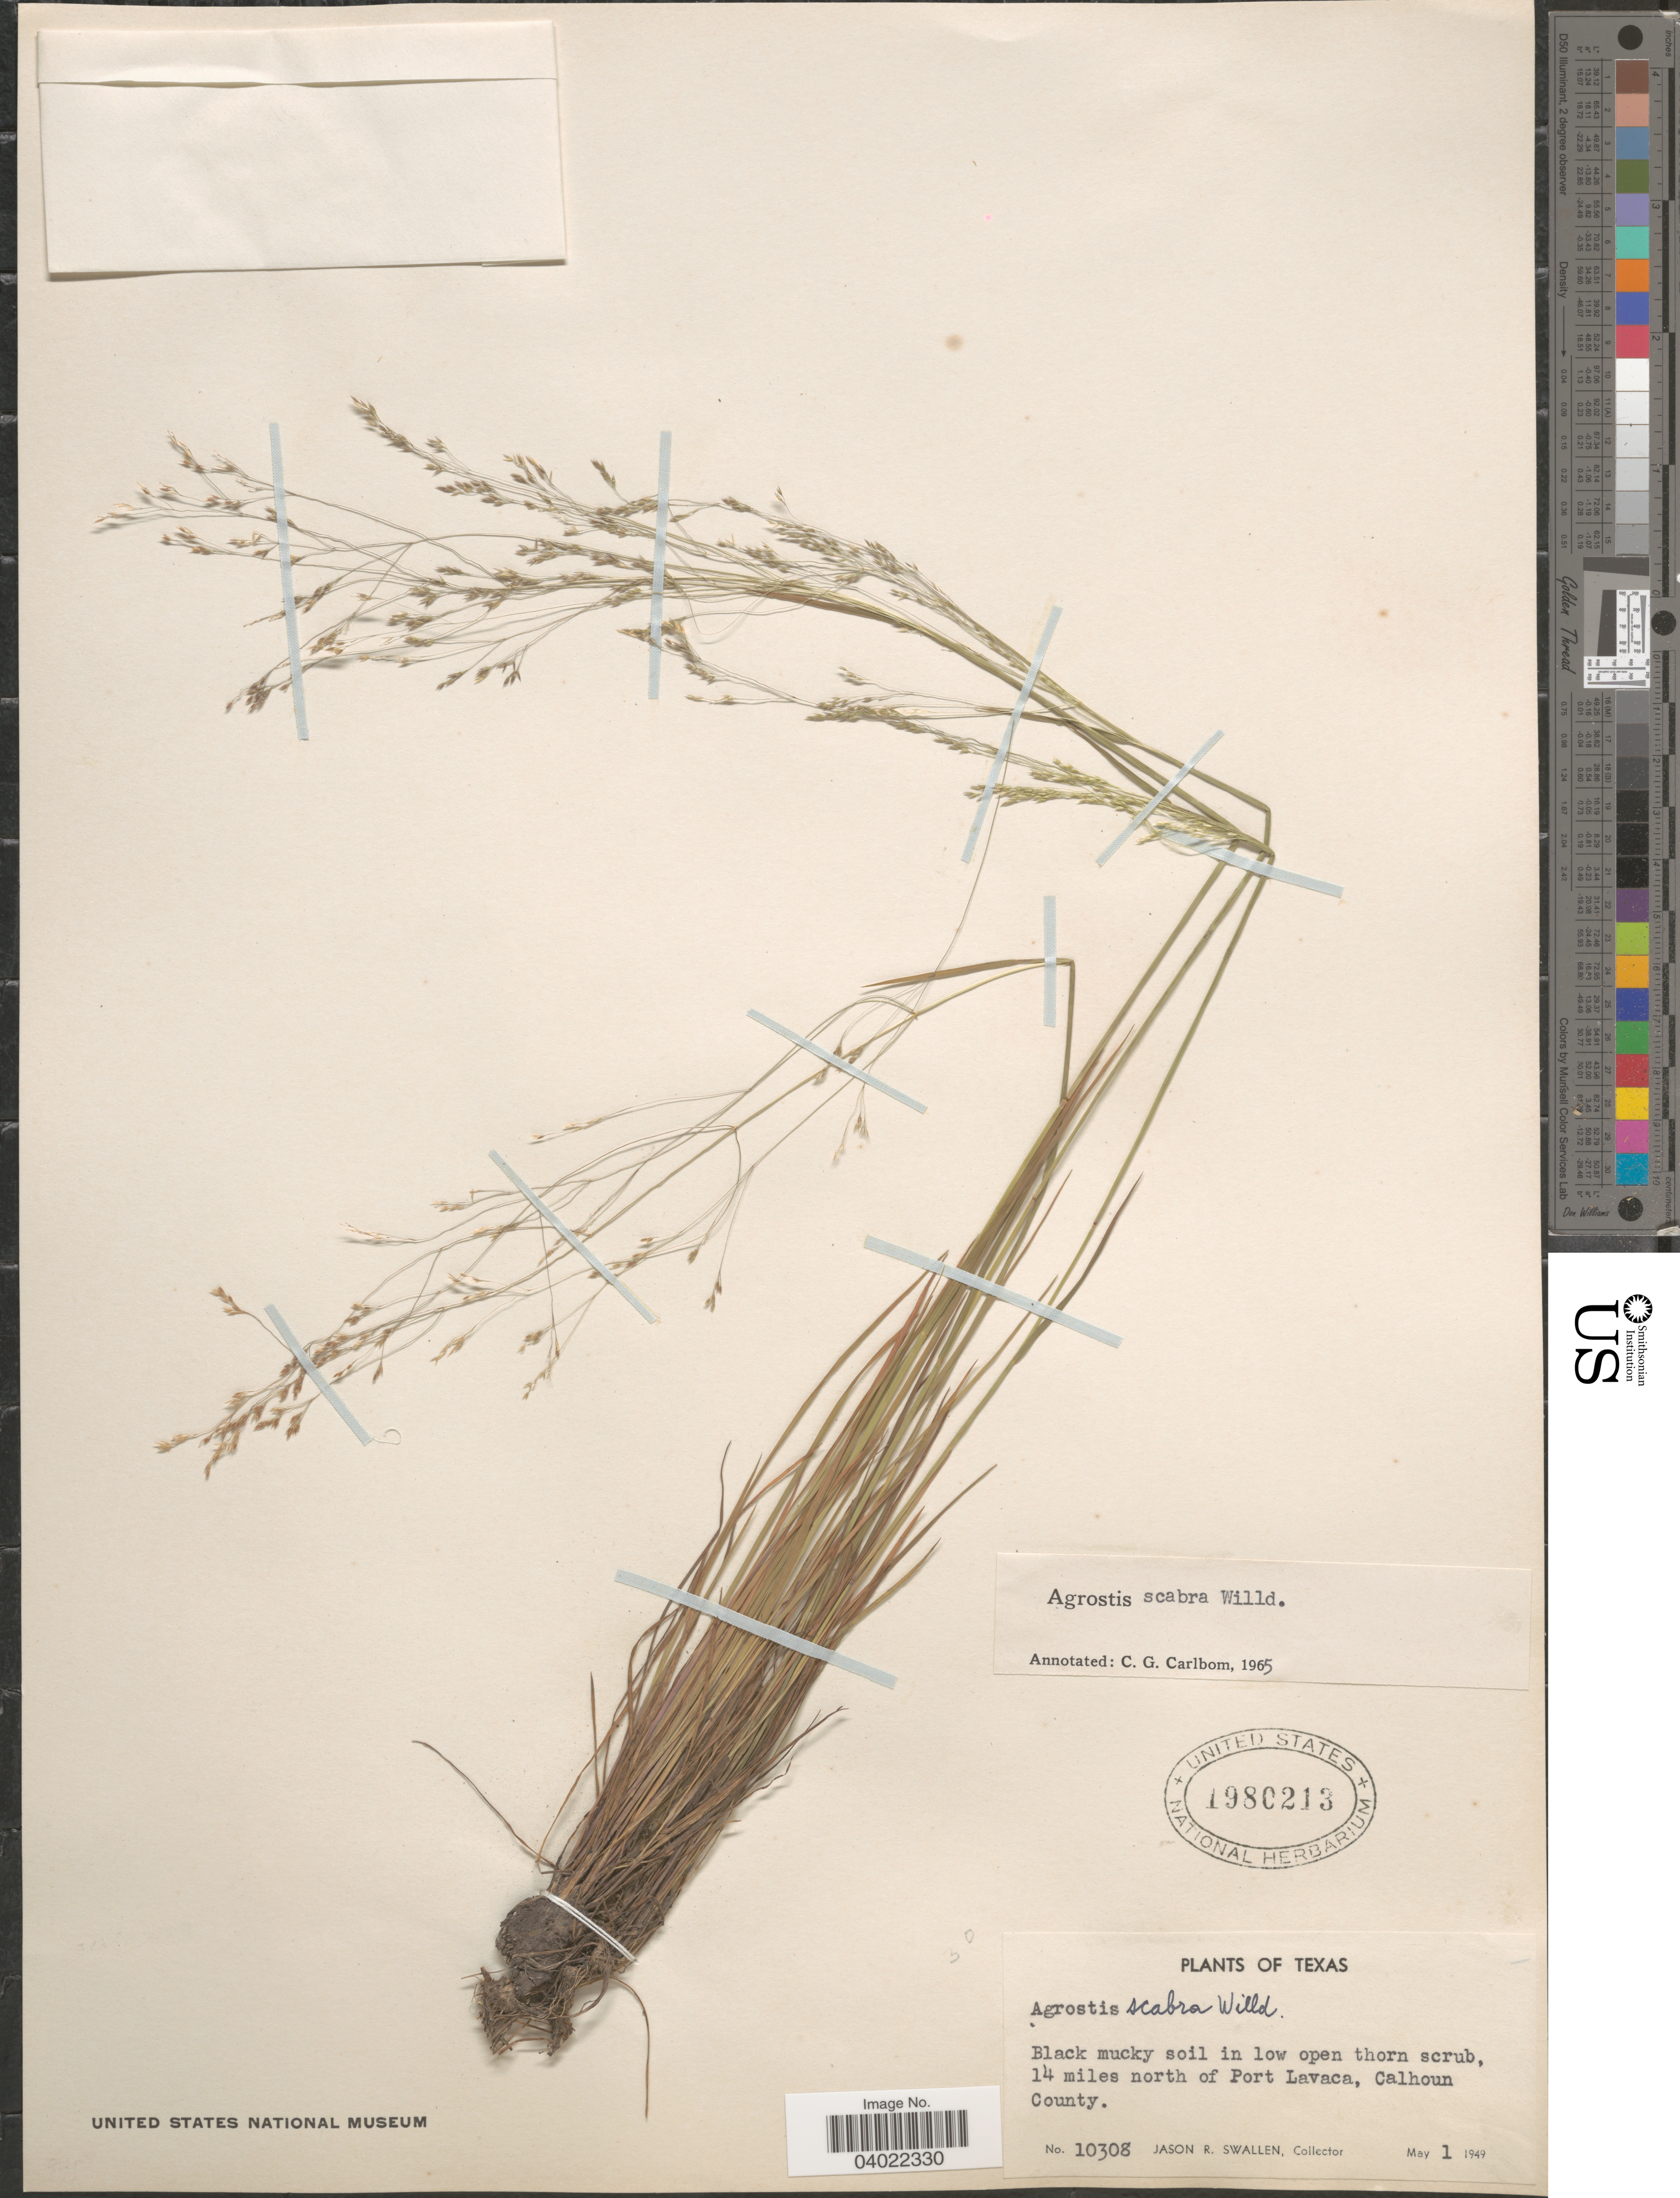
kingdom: Plantae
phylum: Tracheophyta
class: Liliopsida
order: Poales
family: Poaceae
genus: Agrostis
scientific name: Agrostis scabra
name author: Willd.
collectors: J. R. Swallen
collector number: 10308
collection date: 1949-05-01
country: United States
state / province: Texas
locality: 14 miles north of Port Lavaca, Calhoun County.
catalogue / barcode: US 1980213